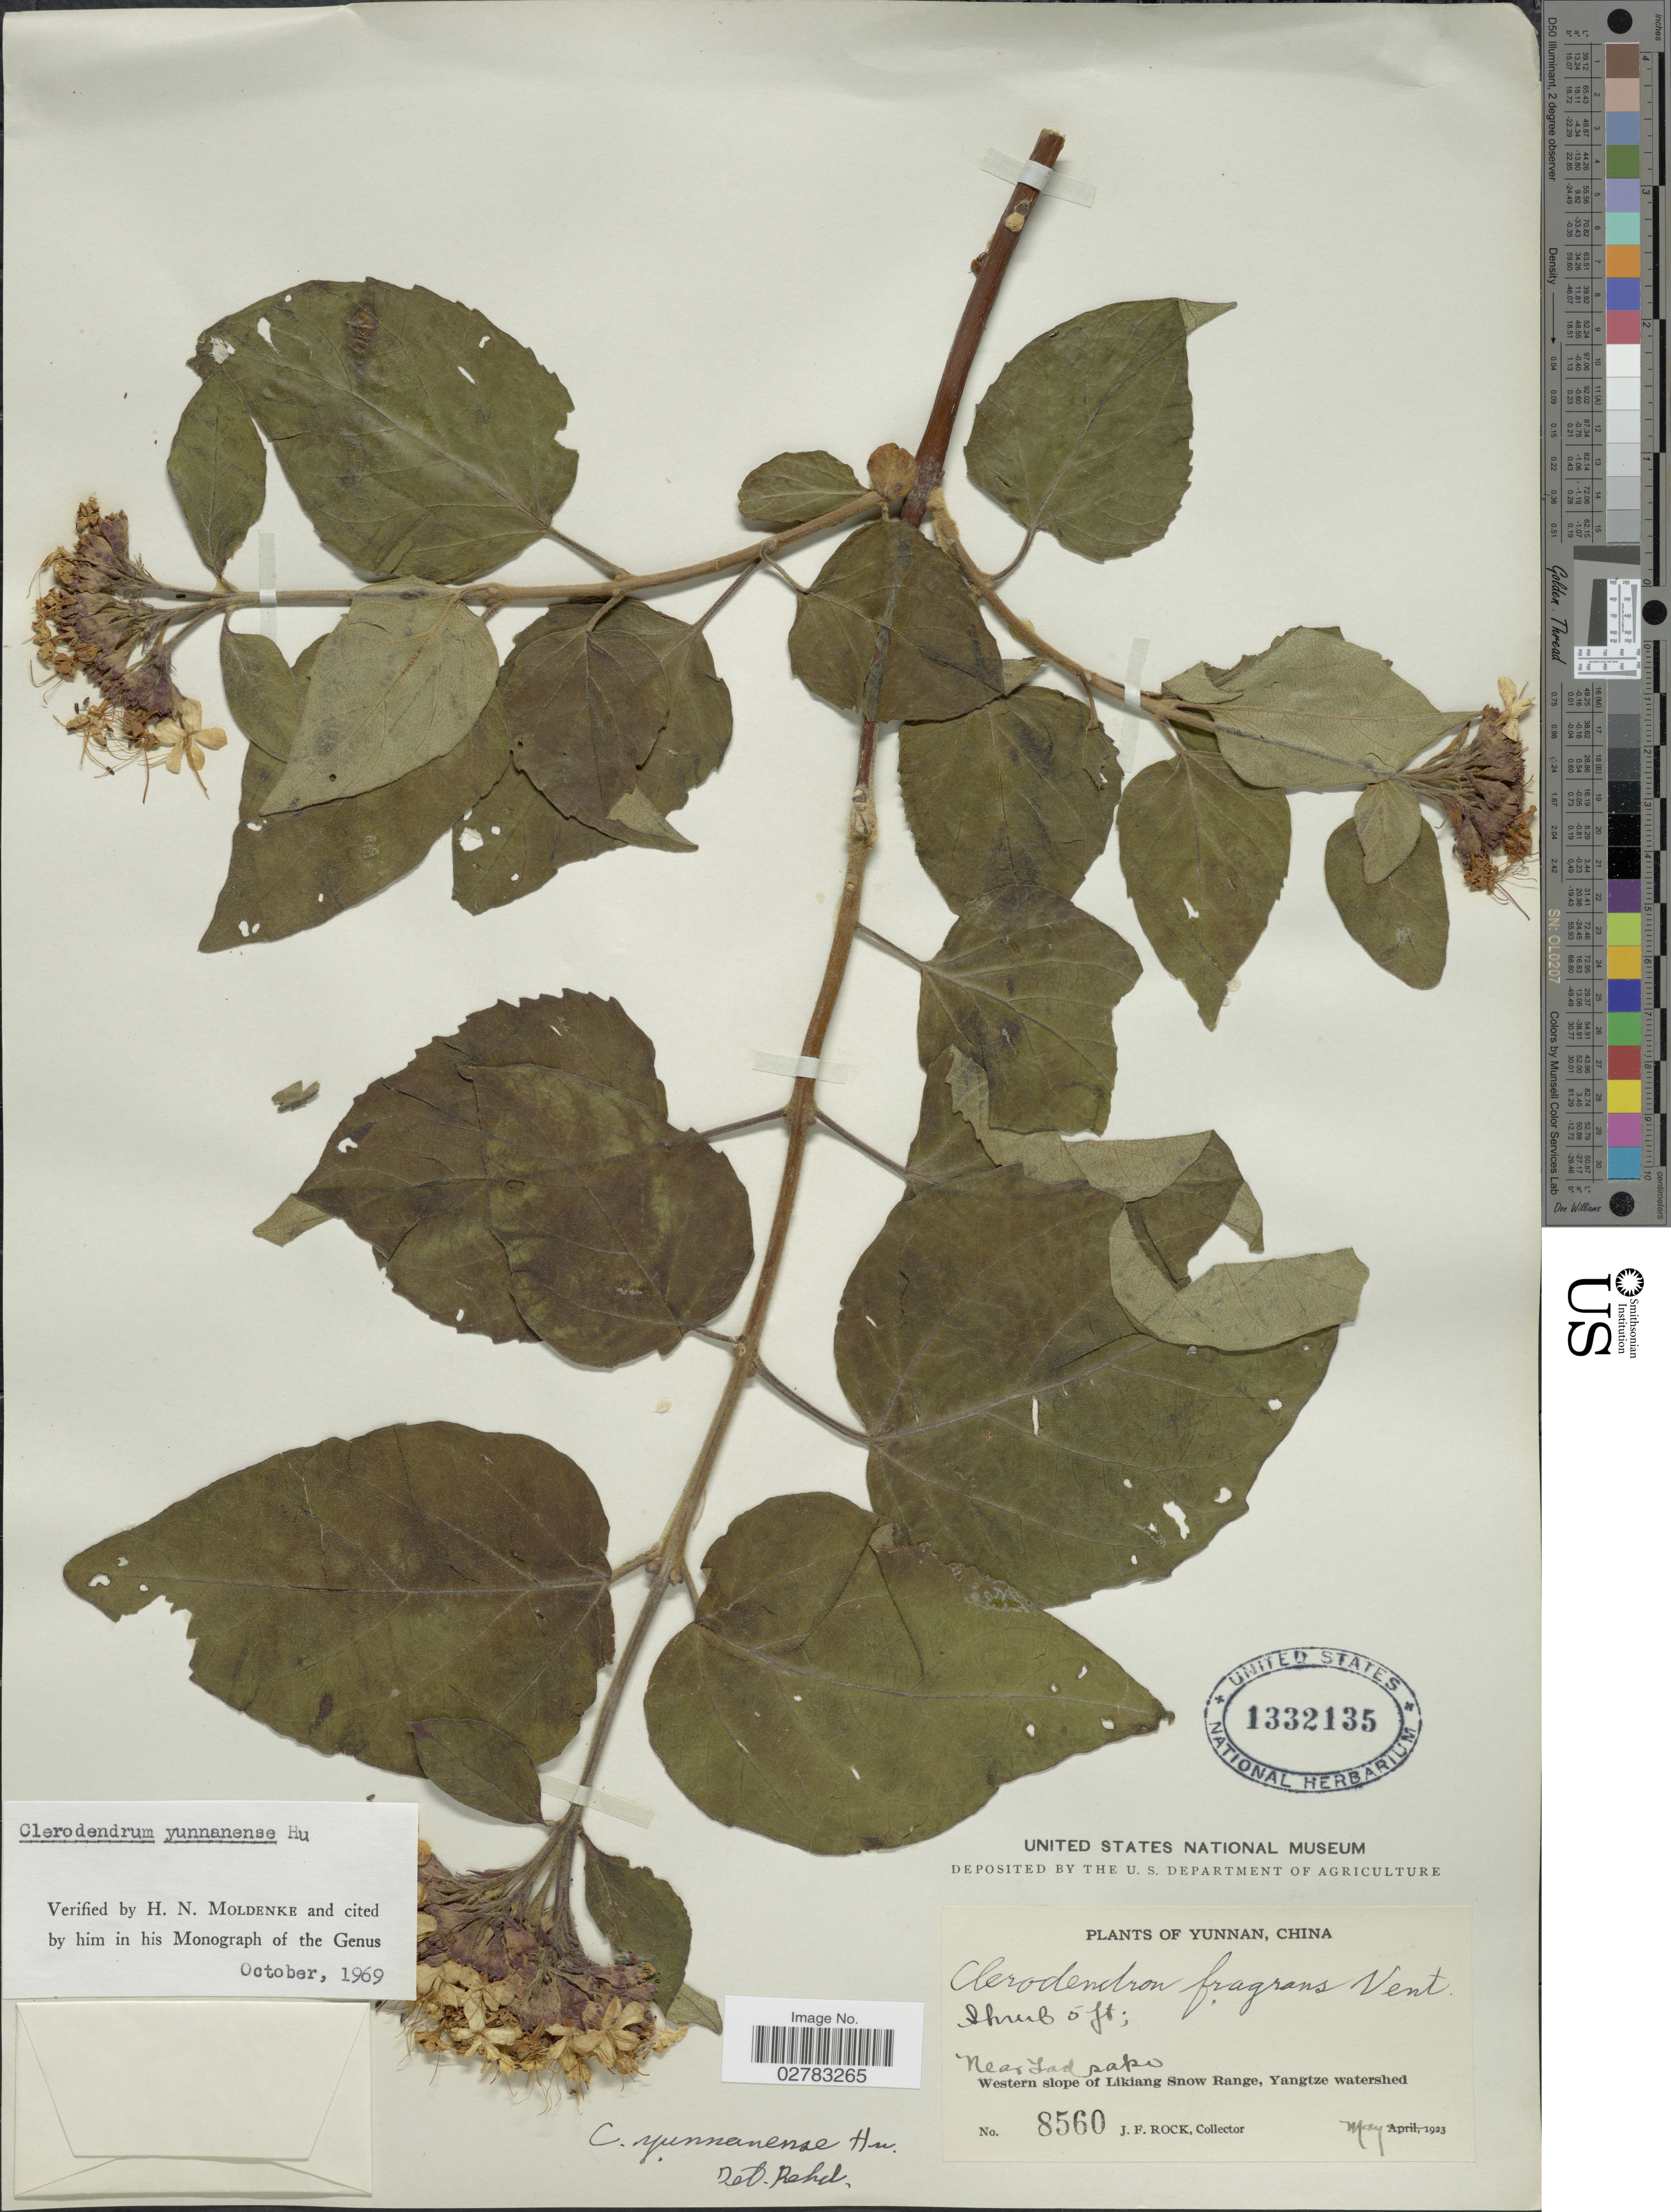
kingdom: Plantae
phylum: Tracheophyta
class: Magnoliopsida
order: Lamiales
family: Lamiaceae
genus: Clerodendrum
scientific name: Clerodendrum yunnanense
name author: S.Y. Hu in Hand.-Mazz.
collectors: J. Rock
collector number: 8560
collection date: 1923-05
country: China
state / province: Yunnan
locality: Near Ladsako, Western slope of Likiang Snow Range, Yangtze watershed.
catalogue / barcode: US 1332135